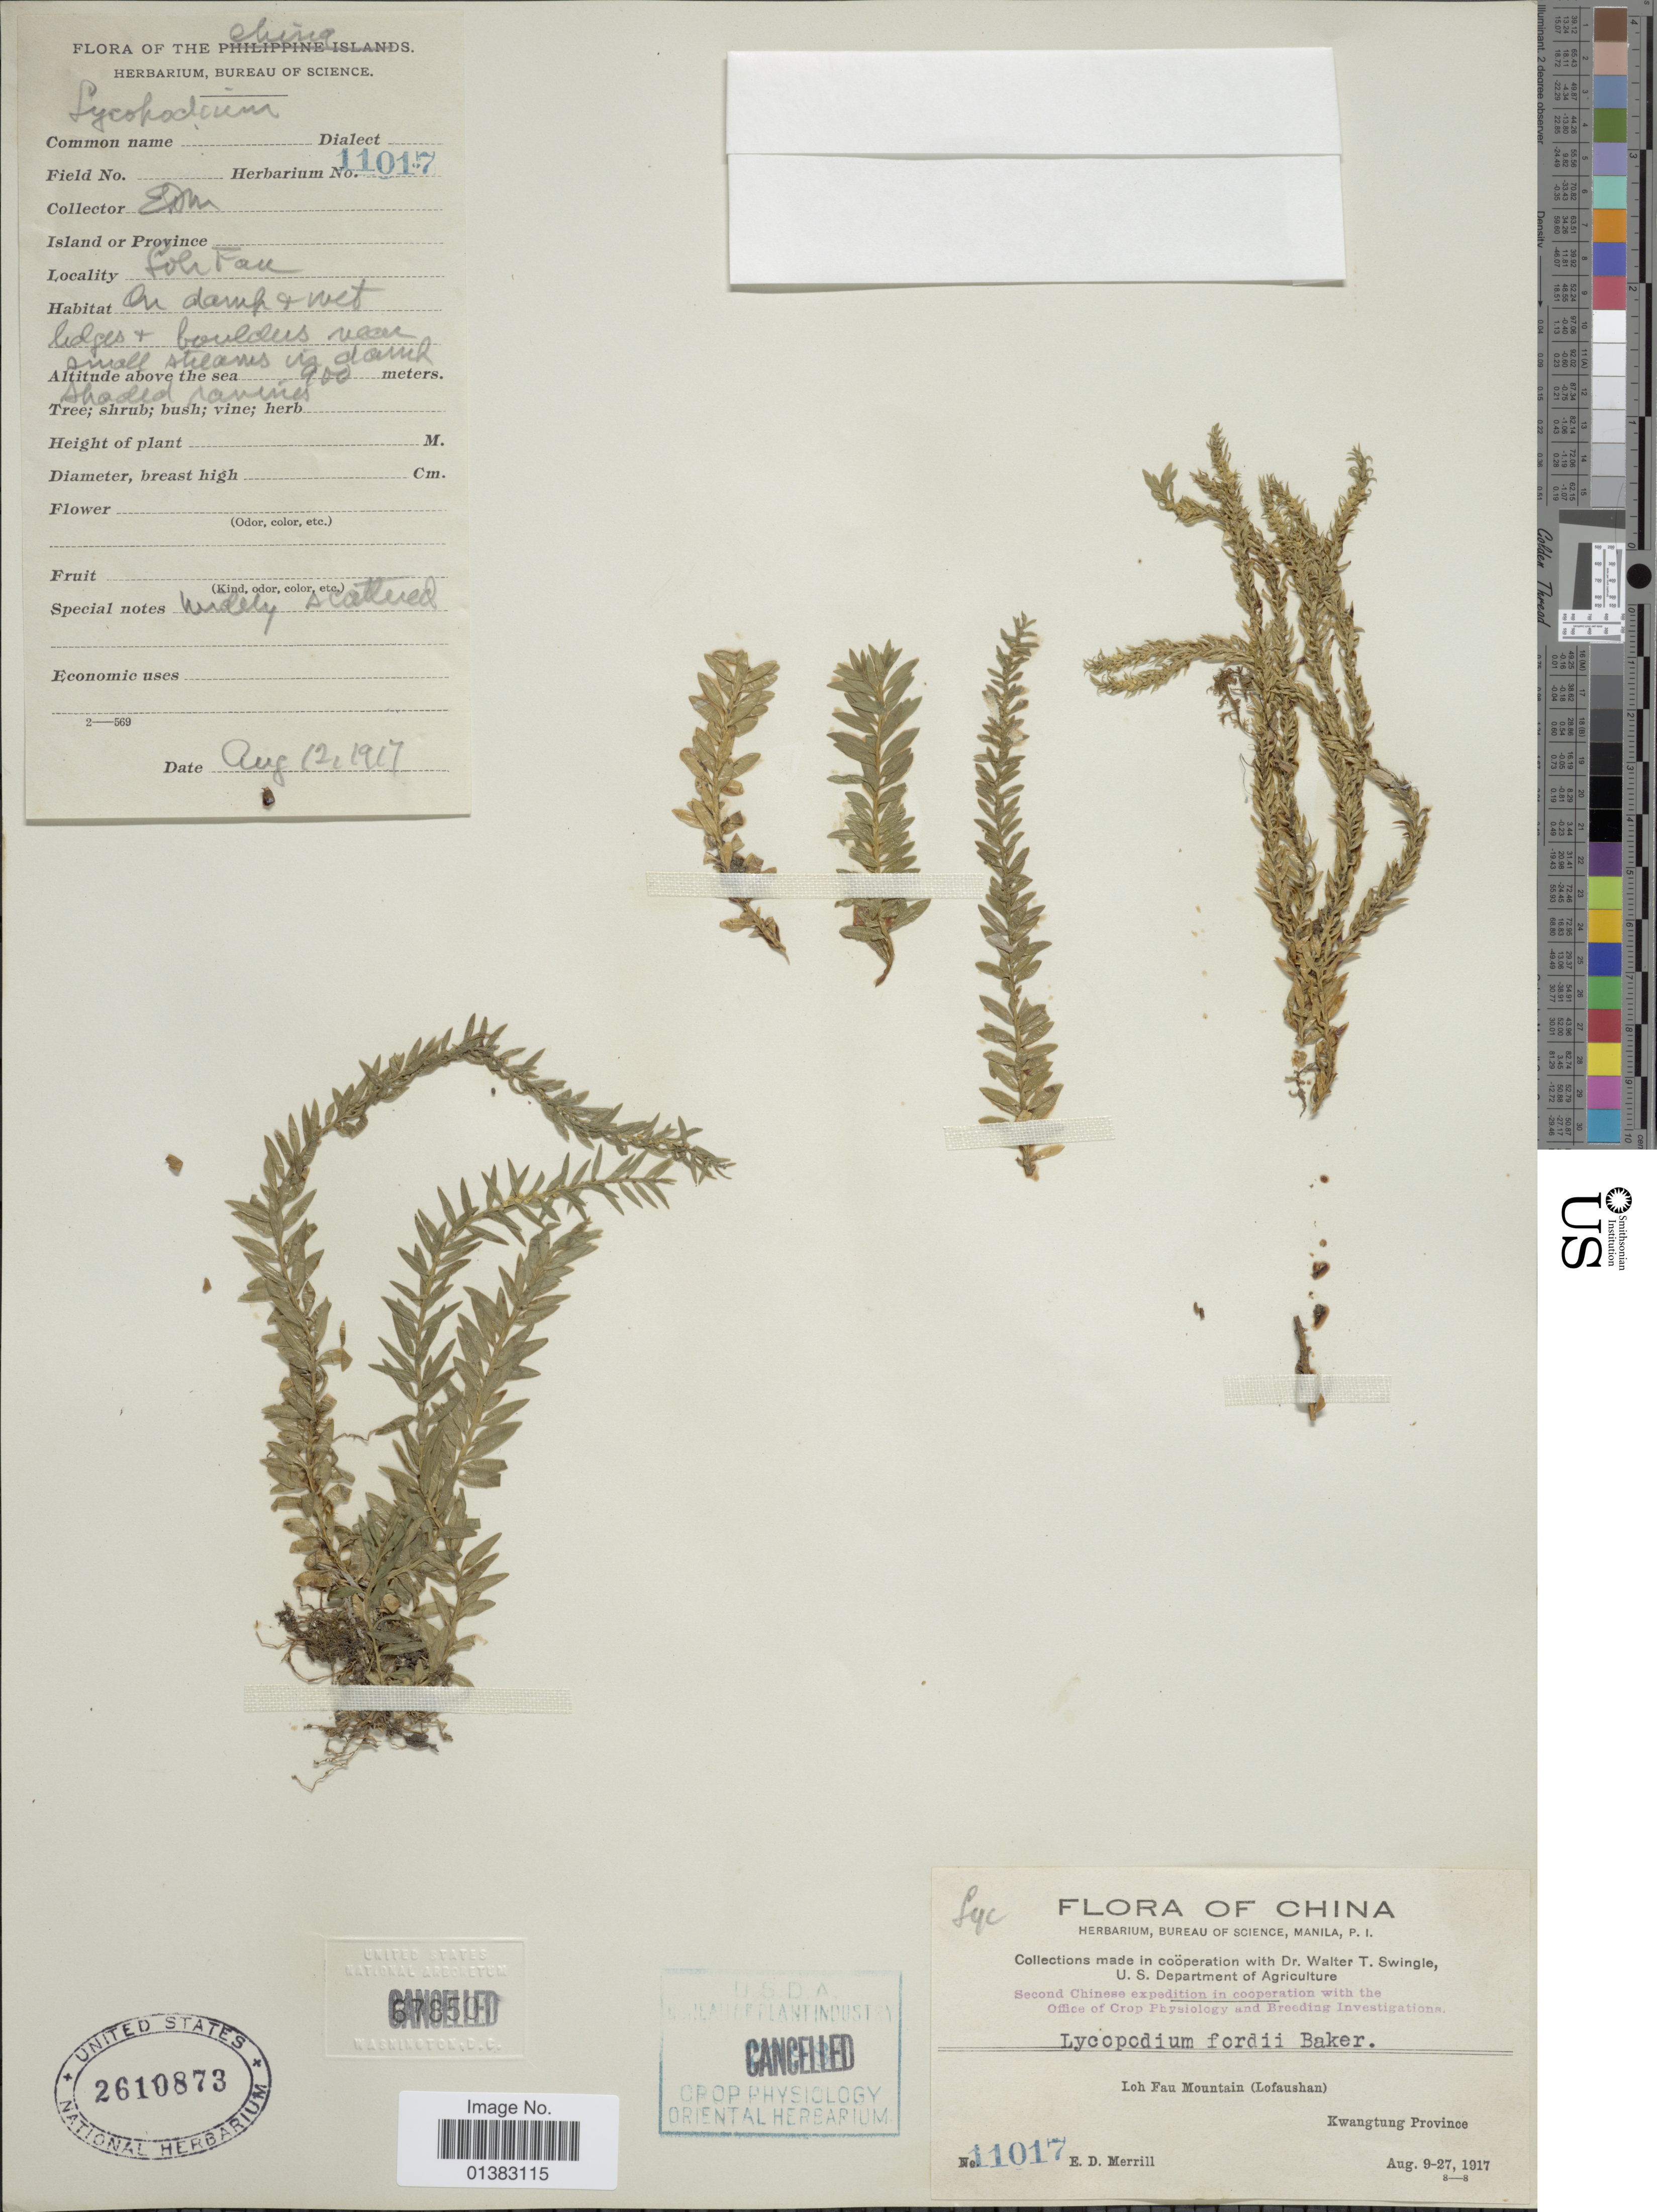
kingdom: Plantae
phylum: Tracheophyta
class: Lycopodiopsida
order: Lycopodiales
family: Lycopodiaceae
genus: Phlegmariurus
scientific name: Phlegmariurus fordii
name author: (Baker) Ching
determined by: Field, A. R.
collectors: E. D. Merrill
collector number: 11017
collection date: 1917-08-09/1917-08-27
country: China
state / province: Guangdong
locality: Loh Fau Mountain (Lofaushan), Kwangtung Province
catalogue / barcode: US 2610873